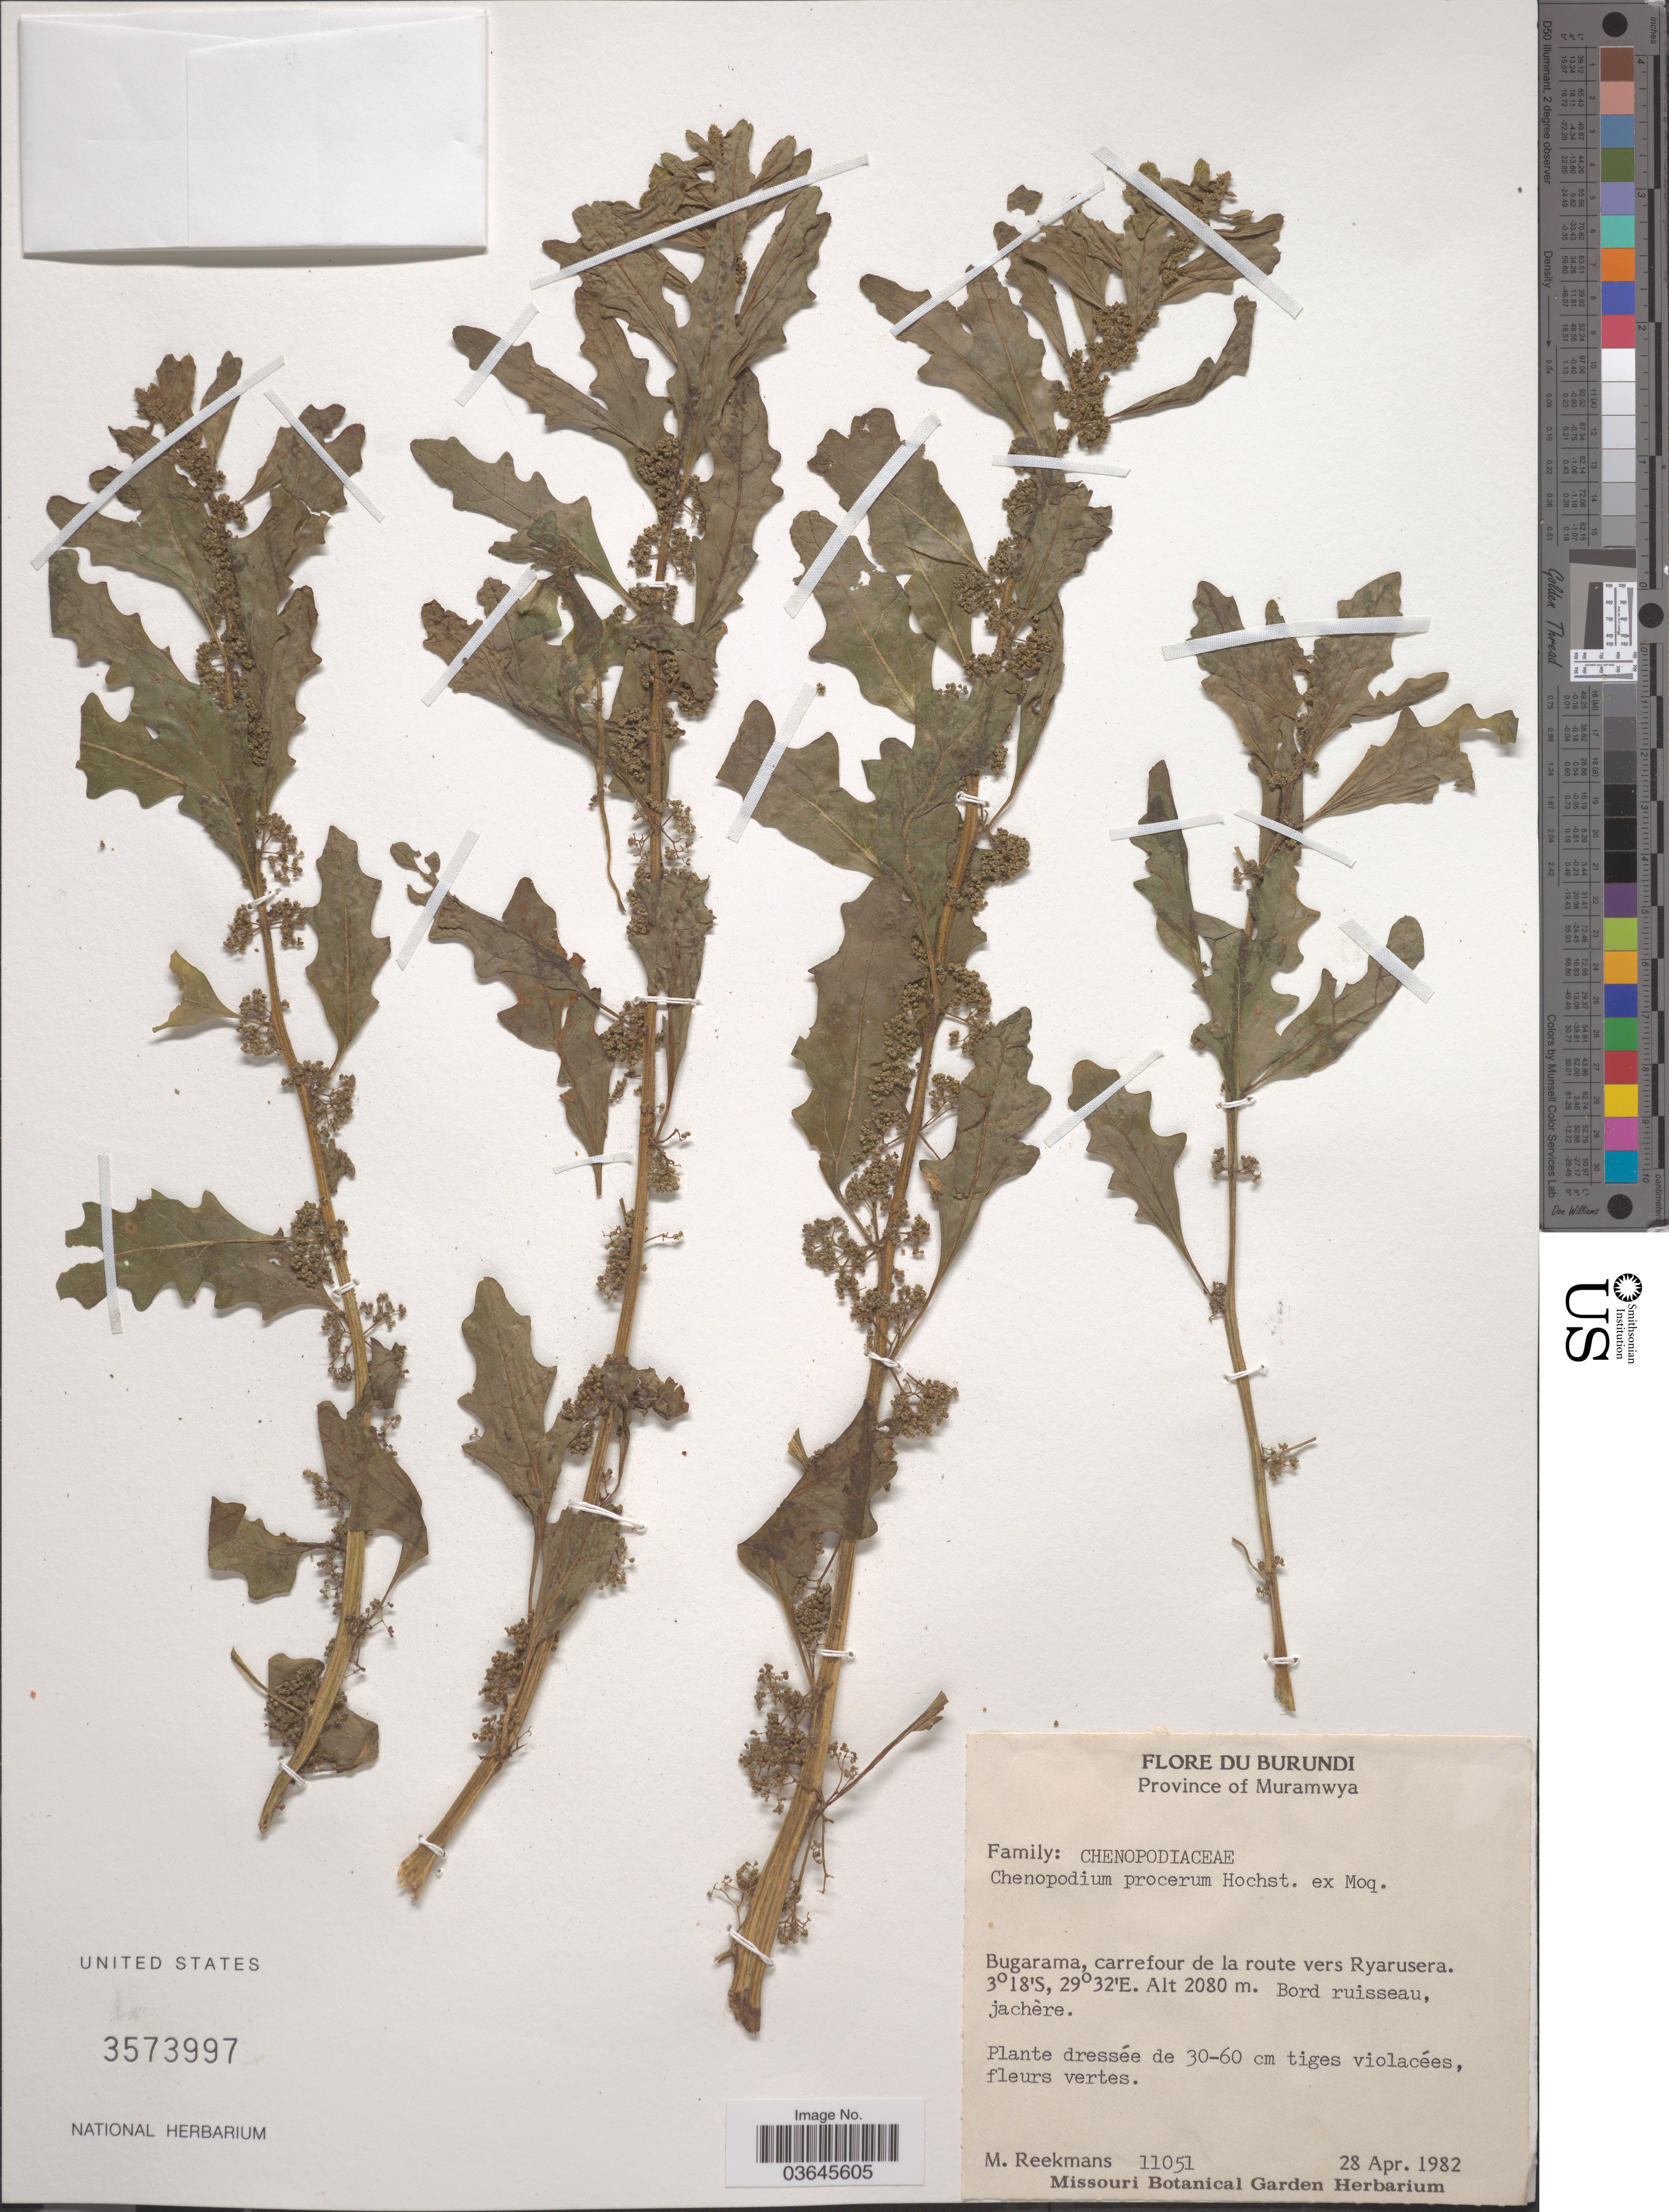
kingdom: Plantae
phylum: Tracheophyta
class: Magnoliopsida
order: Caryophyllales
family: Amaranthaceae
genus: Chenopodium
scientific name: Chenopodium procerum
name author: Hochst. ex Moq.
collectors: M. Reekmans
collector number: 11051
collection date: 1982-04-28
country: Burundi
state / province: Muramvya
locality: Province of Muramwya. Bugarama, carrefour de la route vers Ryarusera.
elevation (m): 2080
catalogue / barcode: US 3573997